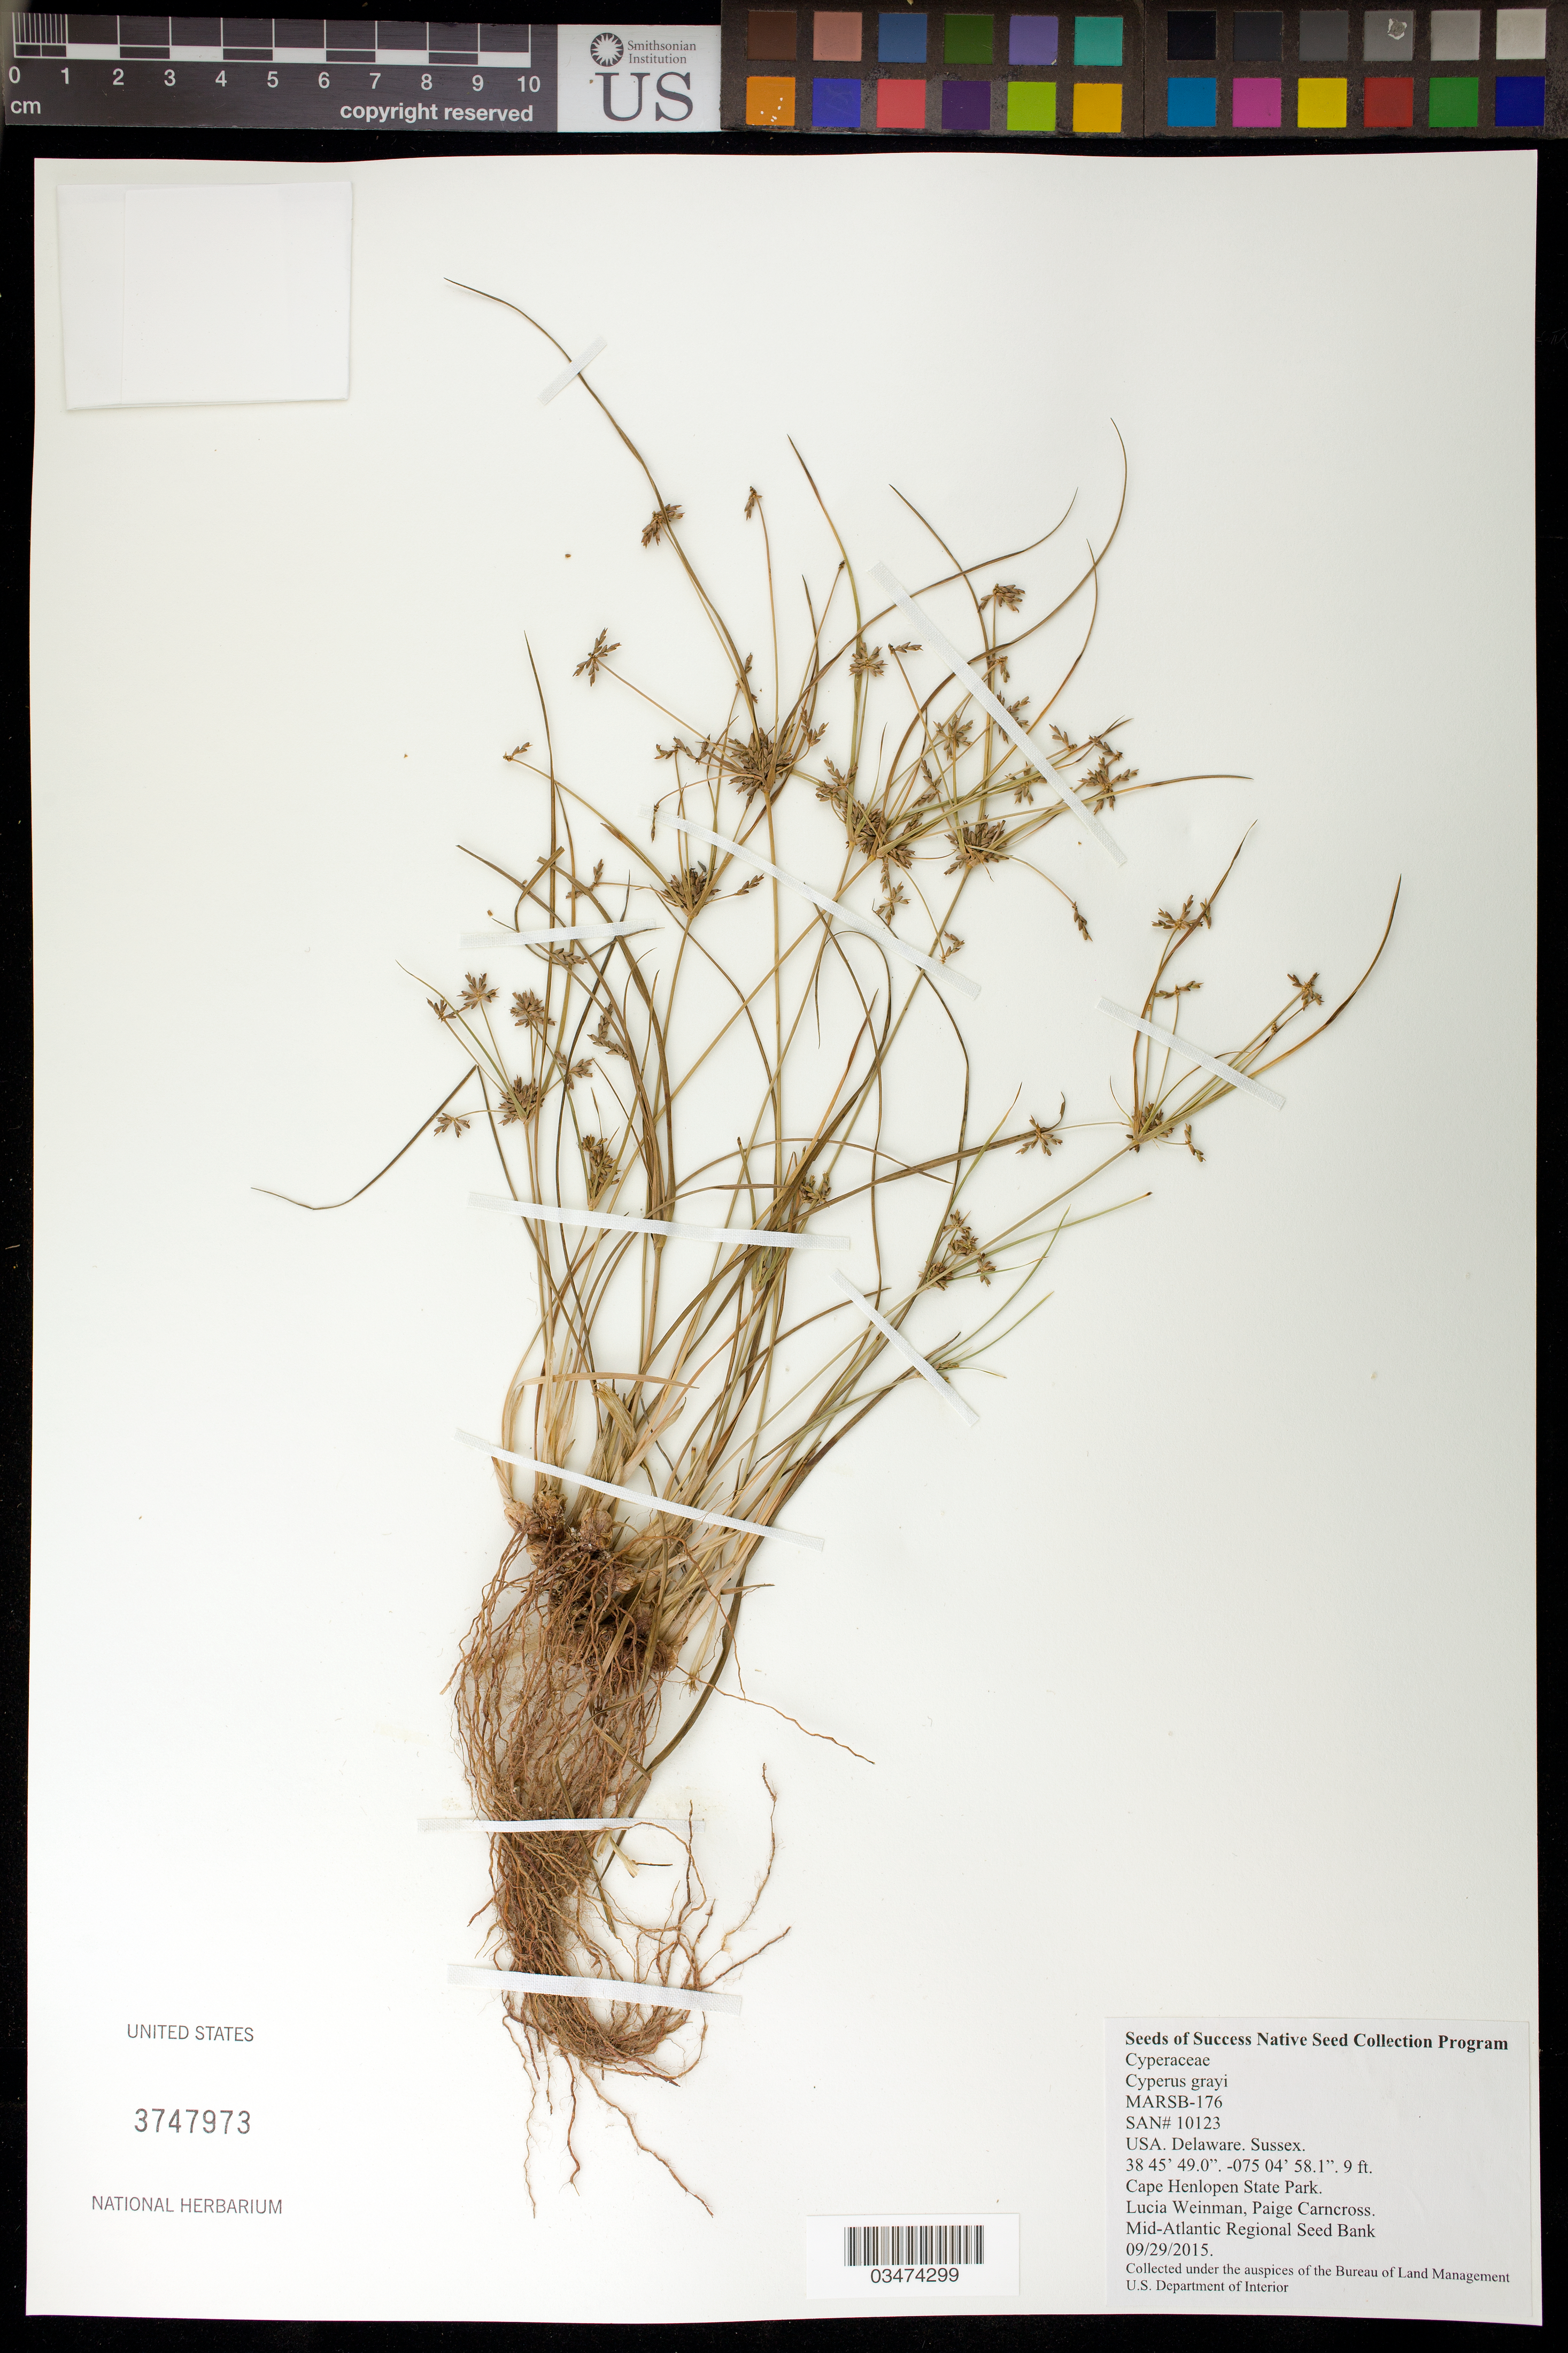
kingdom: Plantae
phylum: Tracheophyta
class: Liliopsida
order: Poales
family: Cyperaceae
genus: Cyperus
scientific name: Cyperus grayi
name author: Torr.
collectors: L. Weinman & P. Carncross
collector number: MARSB-176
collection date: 2015-09-29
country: United States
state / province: Delaware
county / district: Sussex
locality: Cape Henlopen State Park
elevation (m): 3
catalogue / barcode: US 3747973